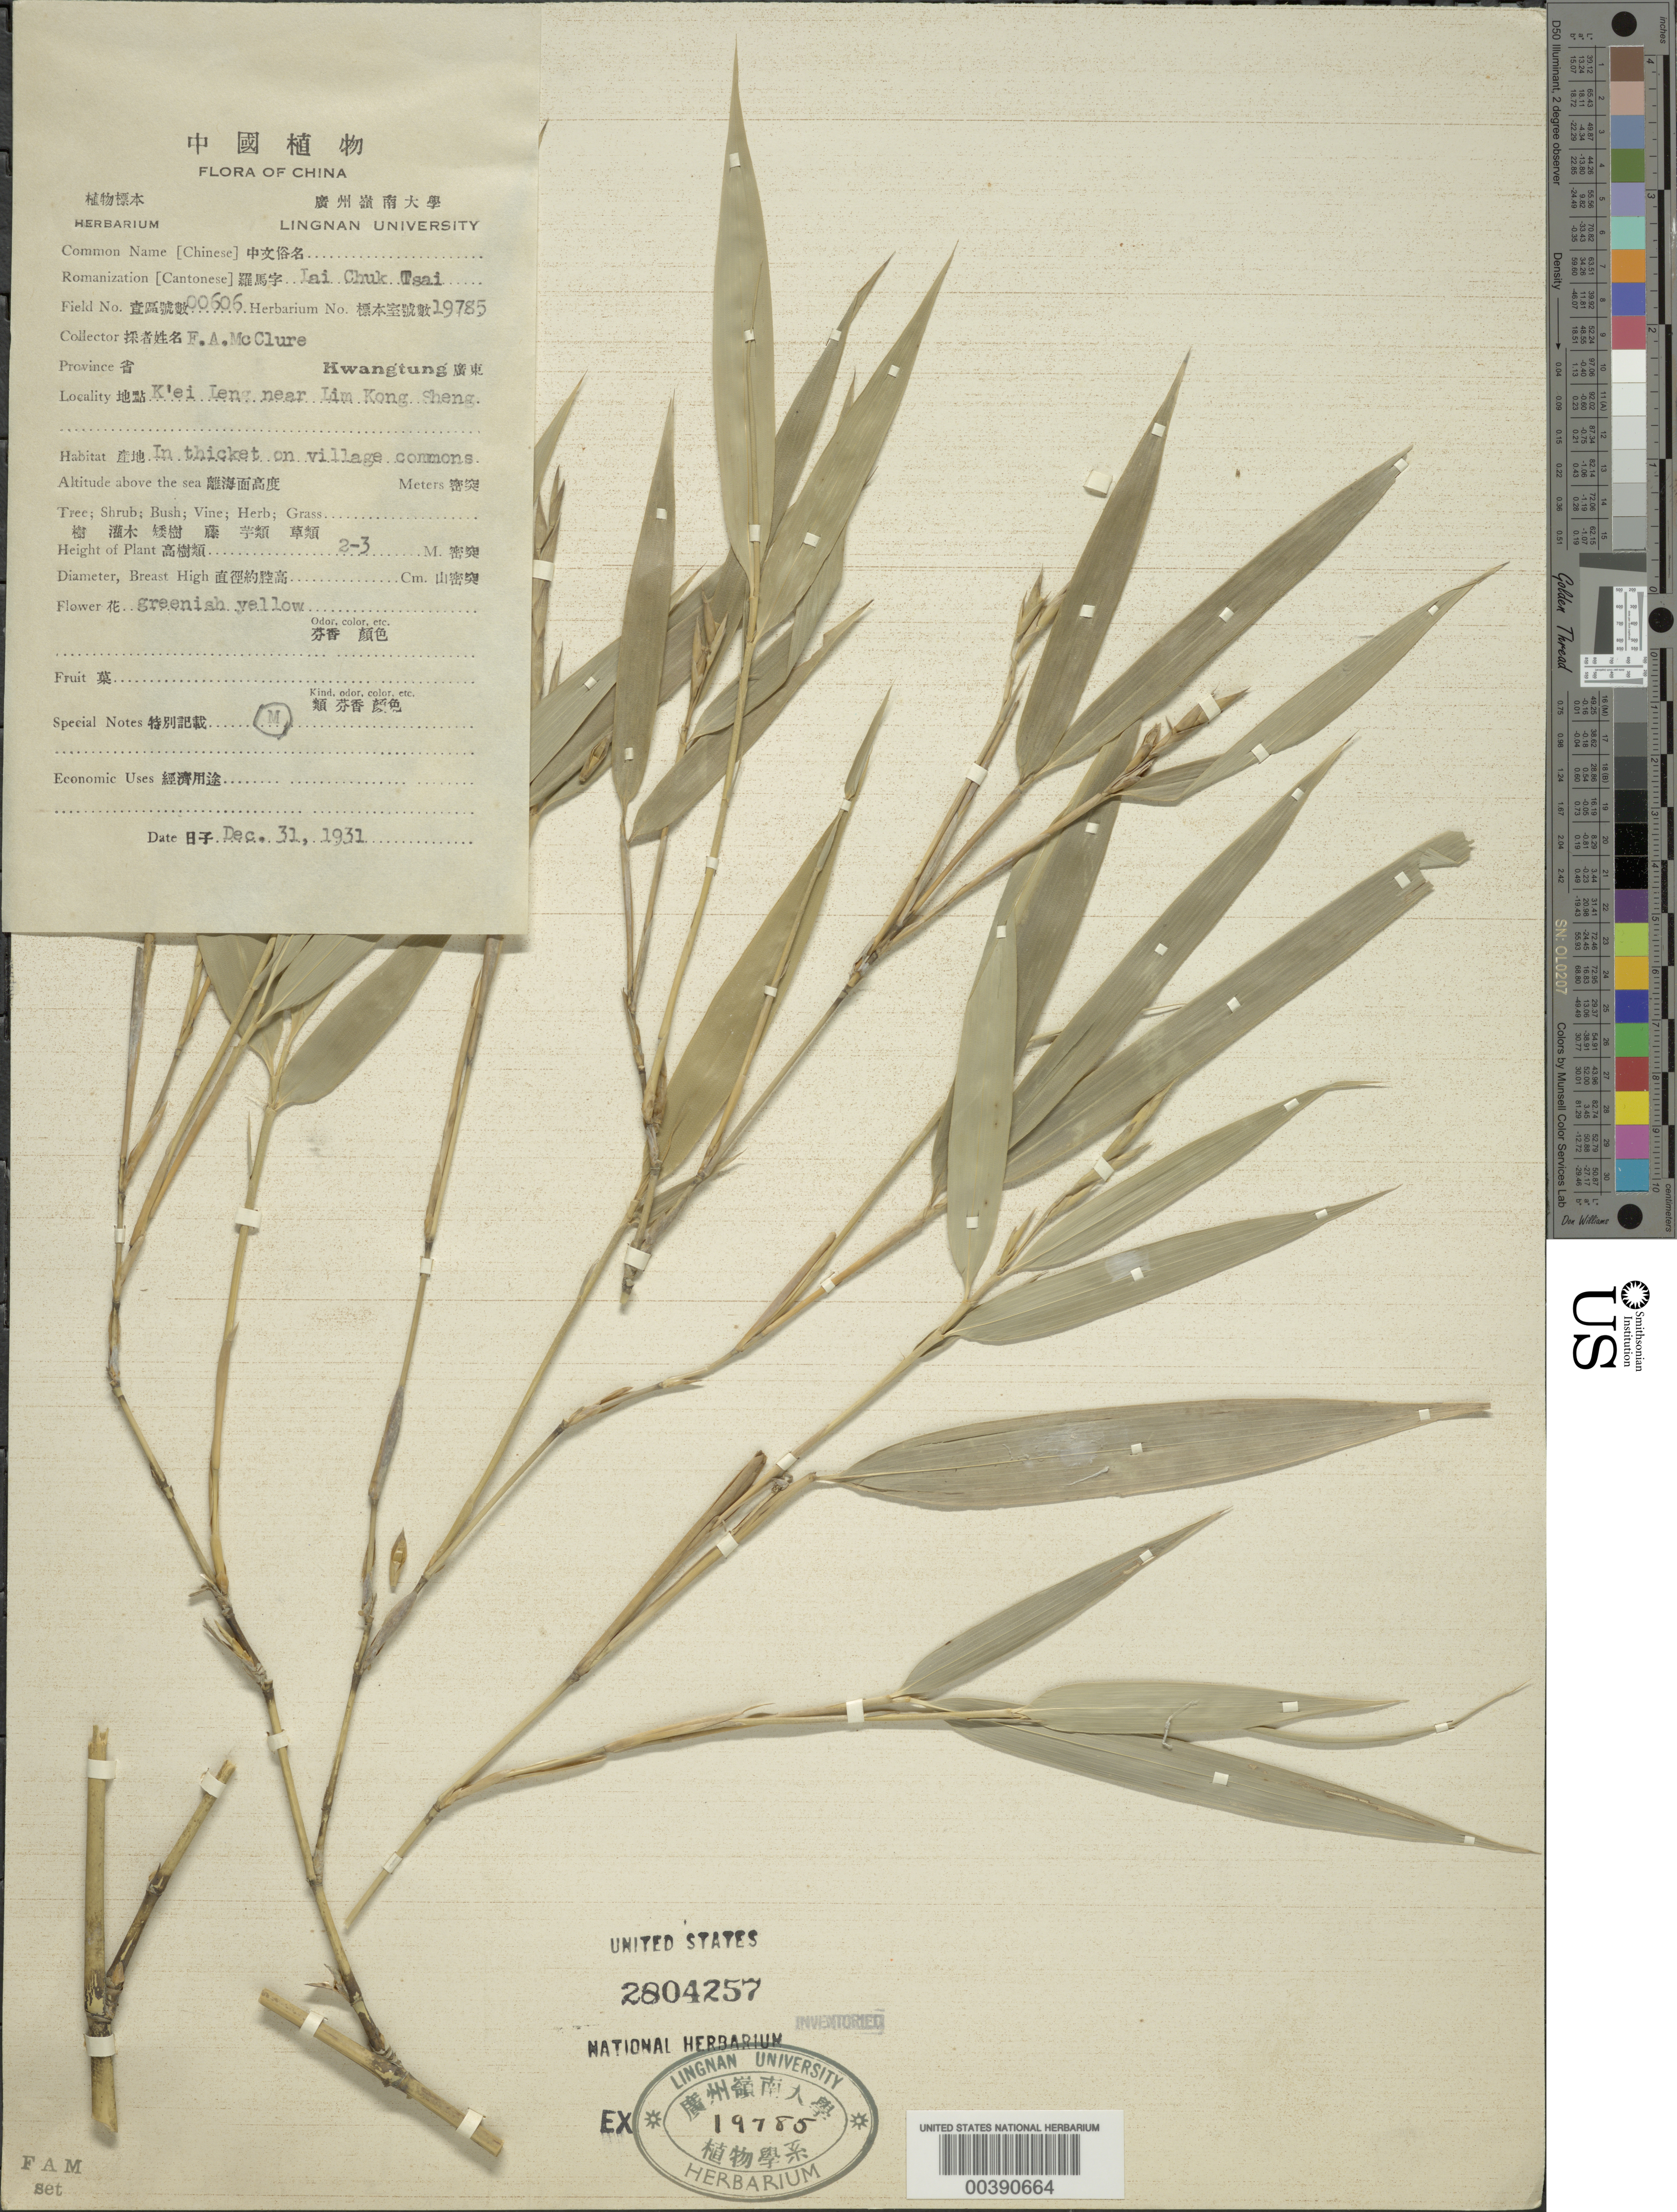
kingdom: Plantae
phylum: Tracheophyta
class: Liliopsida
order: Poales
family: Poaceae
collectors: F. A. McClure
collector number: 606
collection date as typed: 31 Dec 1931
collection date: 1931-12-31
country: China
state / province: Guangdong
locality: K'ei leng/lim kong sheng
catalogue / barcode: US 2804257